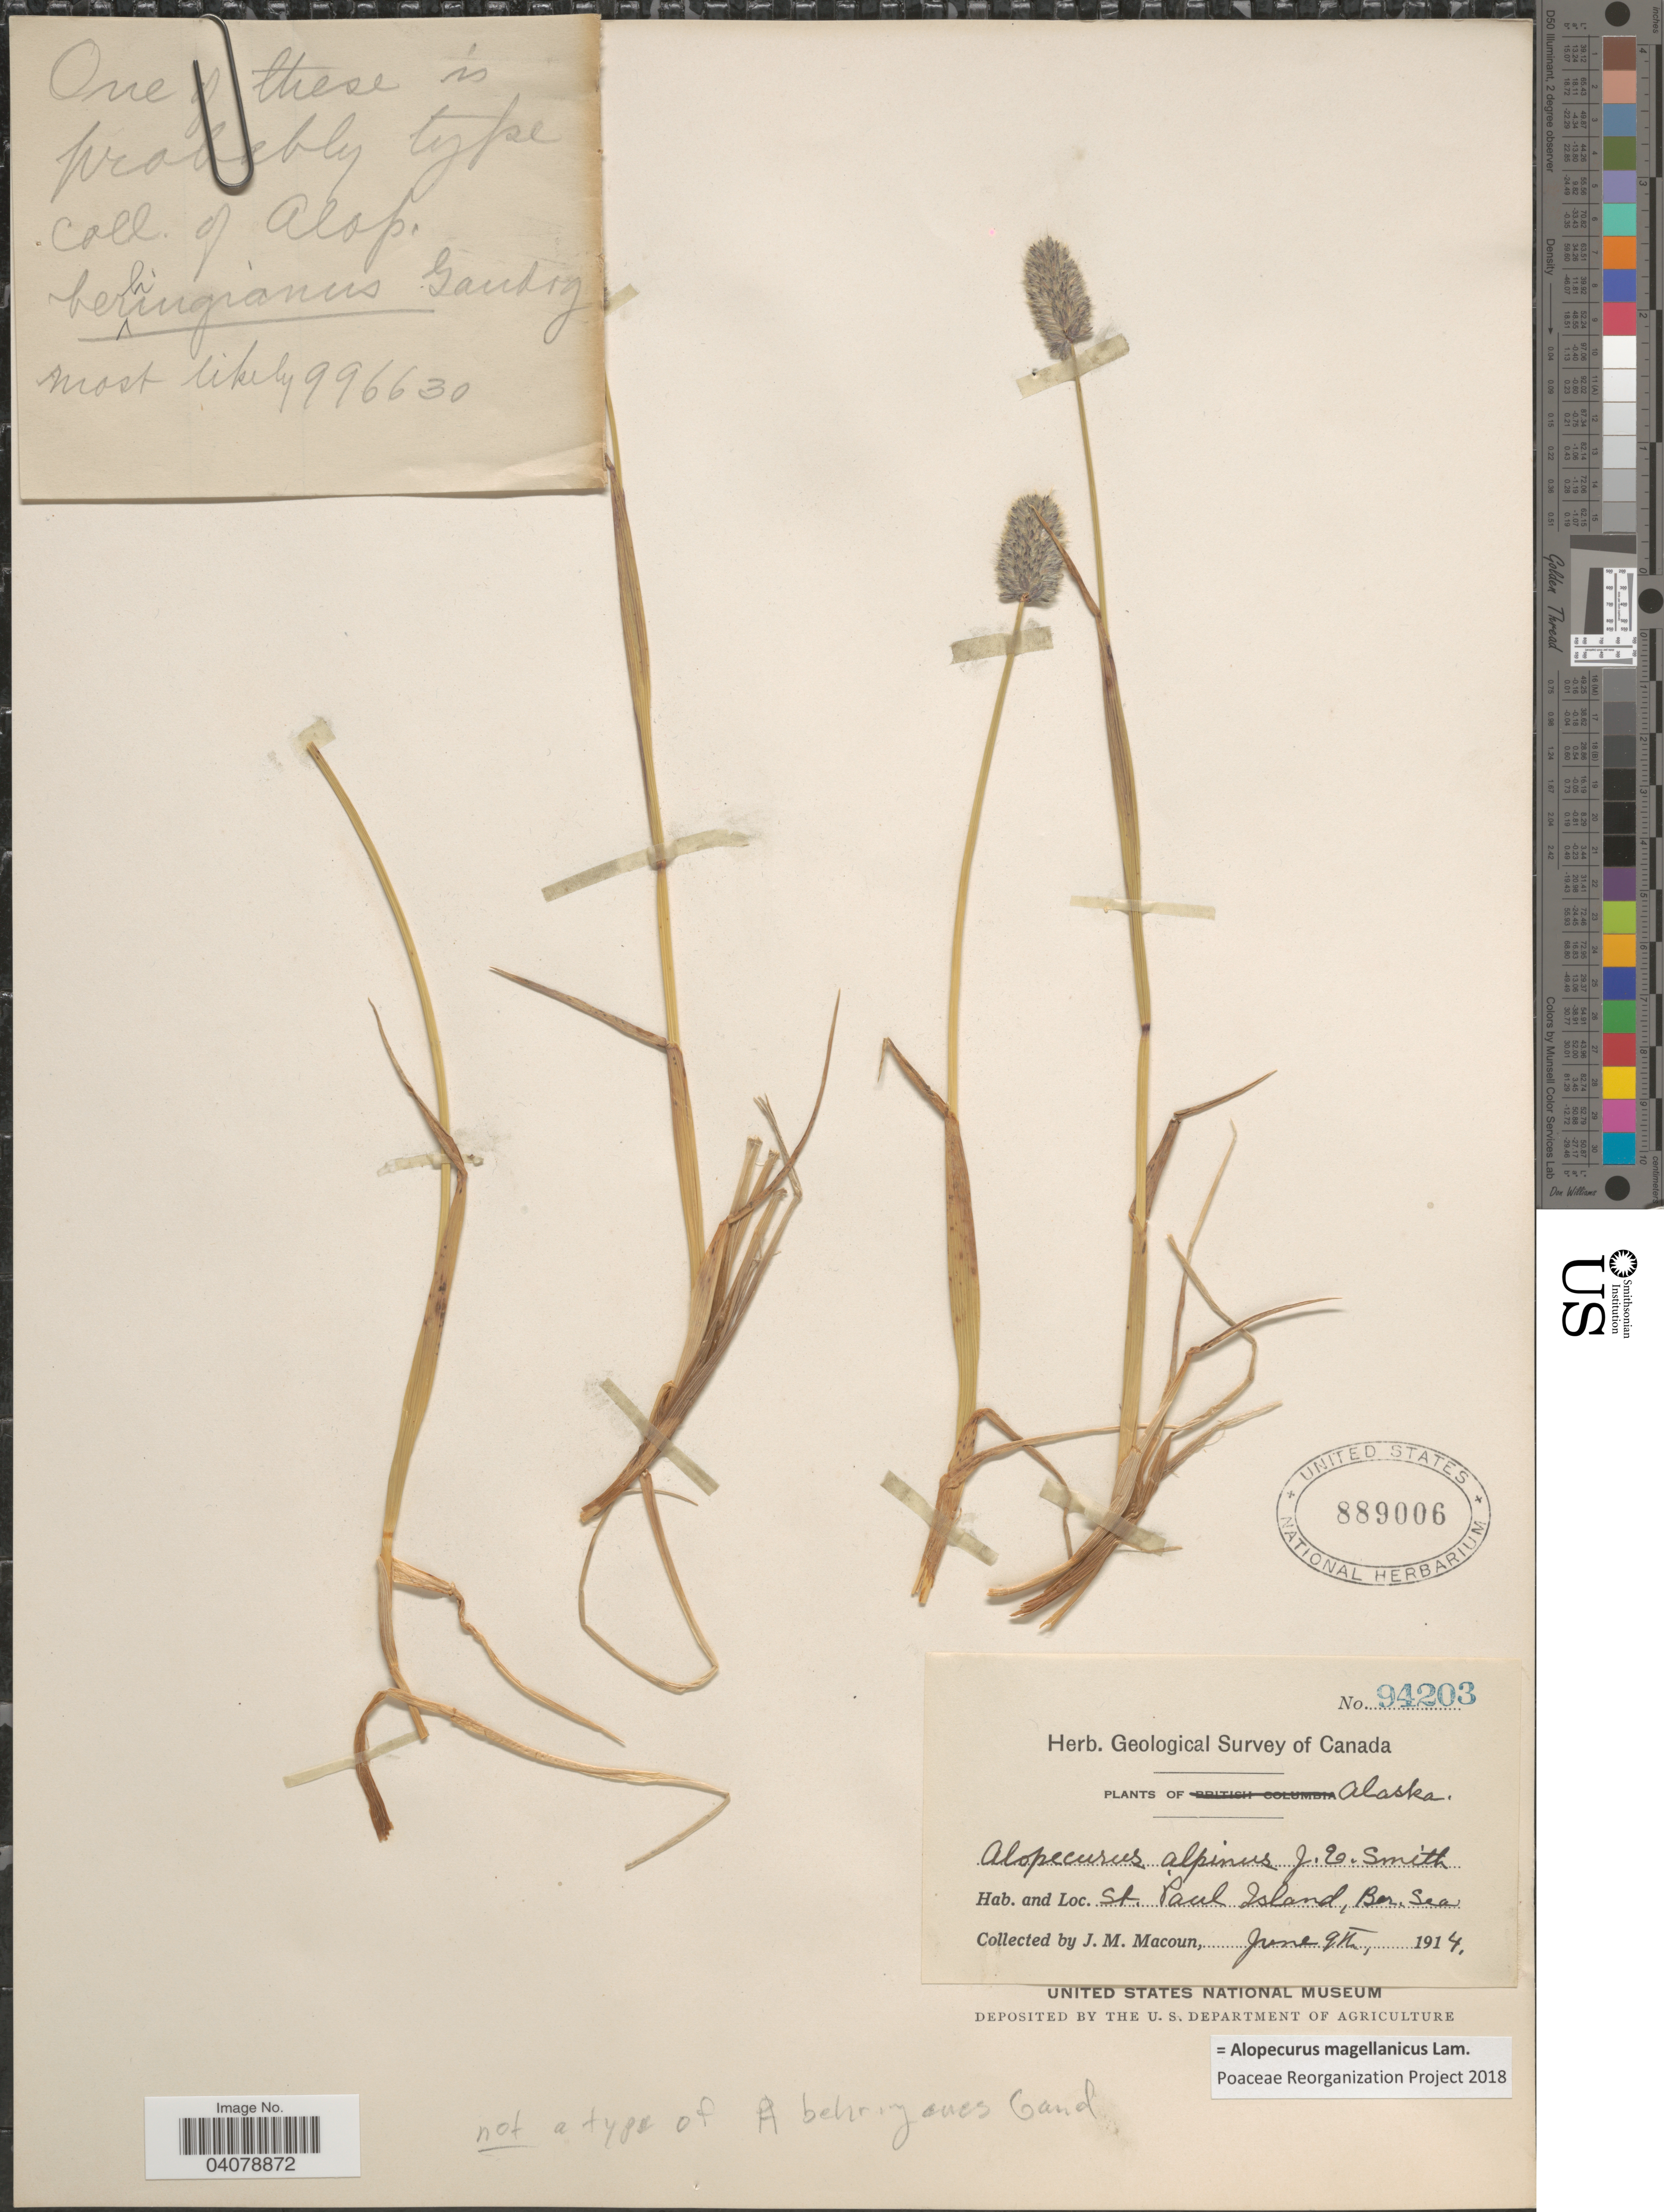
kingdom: Plantae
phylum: Tracheophyta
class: Liliopsida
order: Poales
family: Poaceae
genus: Alopecurus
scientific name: Alopecurus magellanicus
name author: Lam.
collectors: J. M. Macoun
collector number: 94203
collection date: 1914-06-09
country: United States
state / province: Alaska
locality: Herb. Geological Survey of Canada. St. Paul Island, Ber. Sea.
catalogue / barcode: US 889006